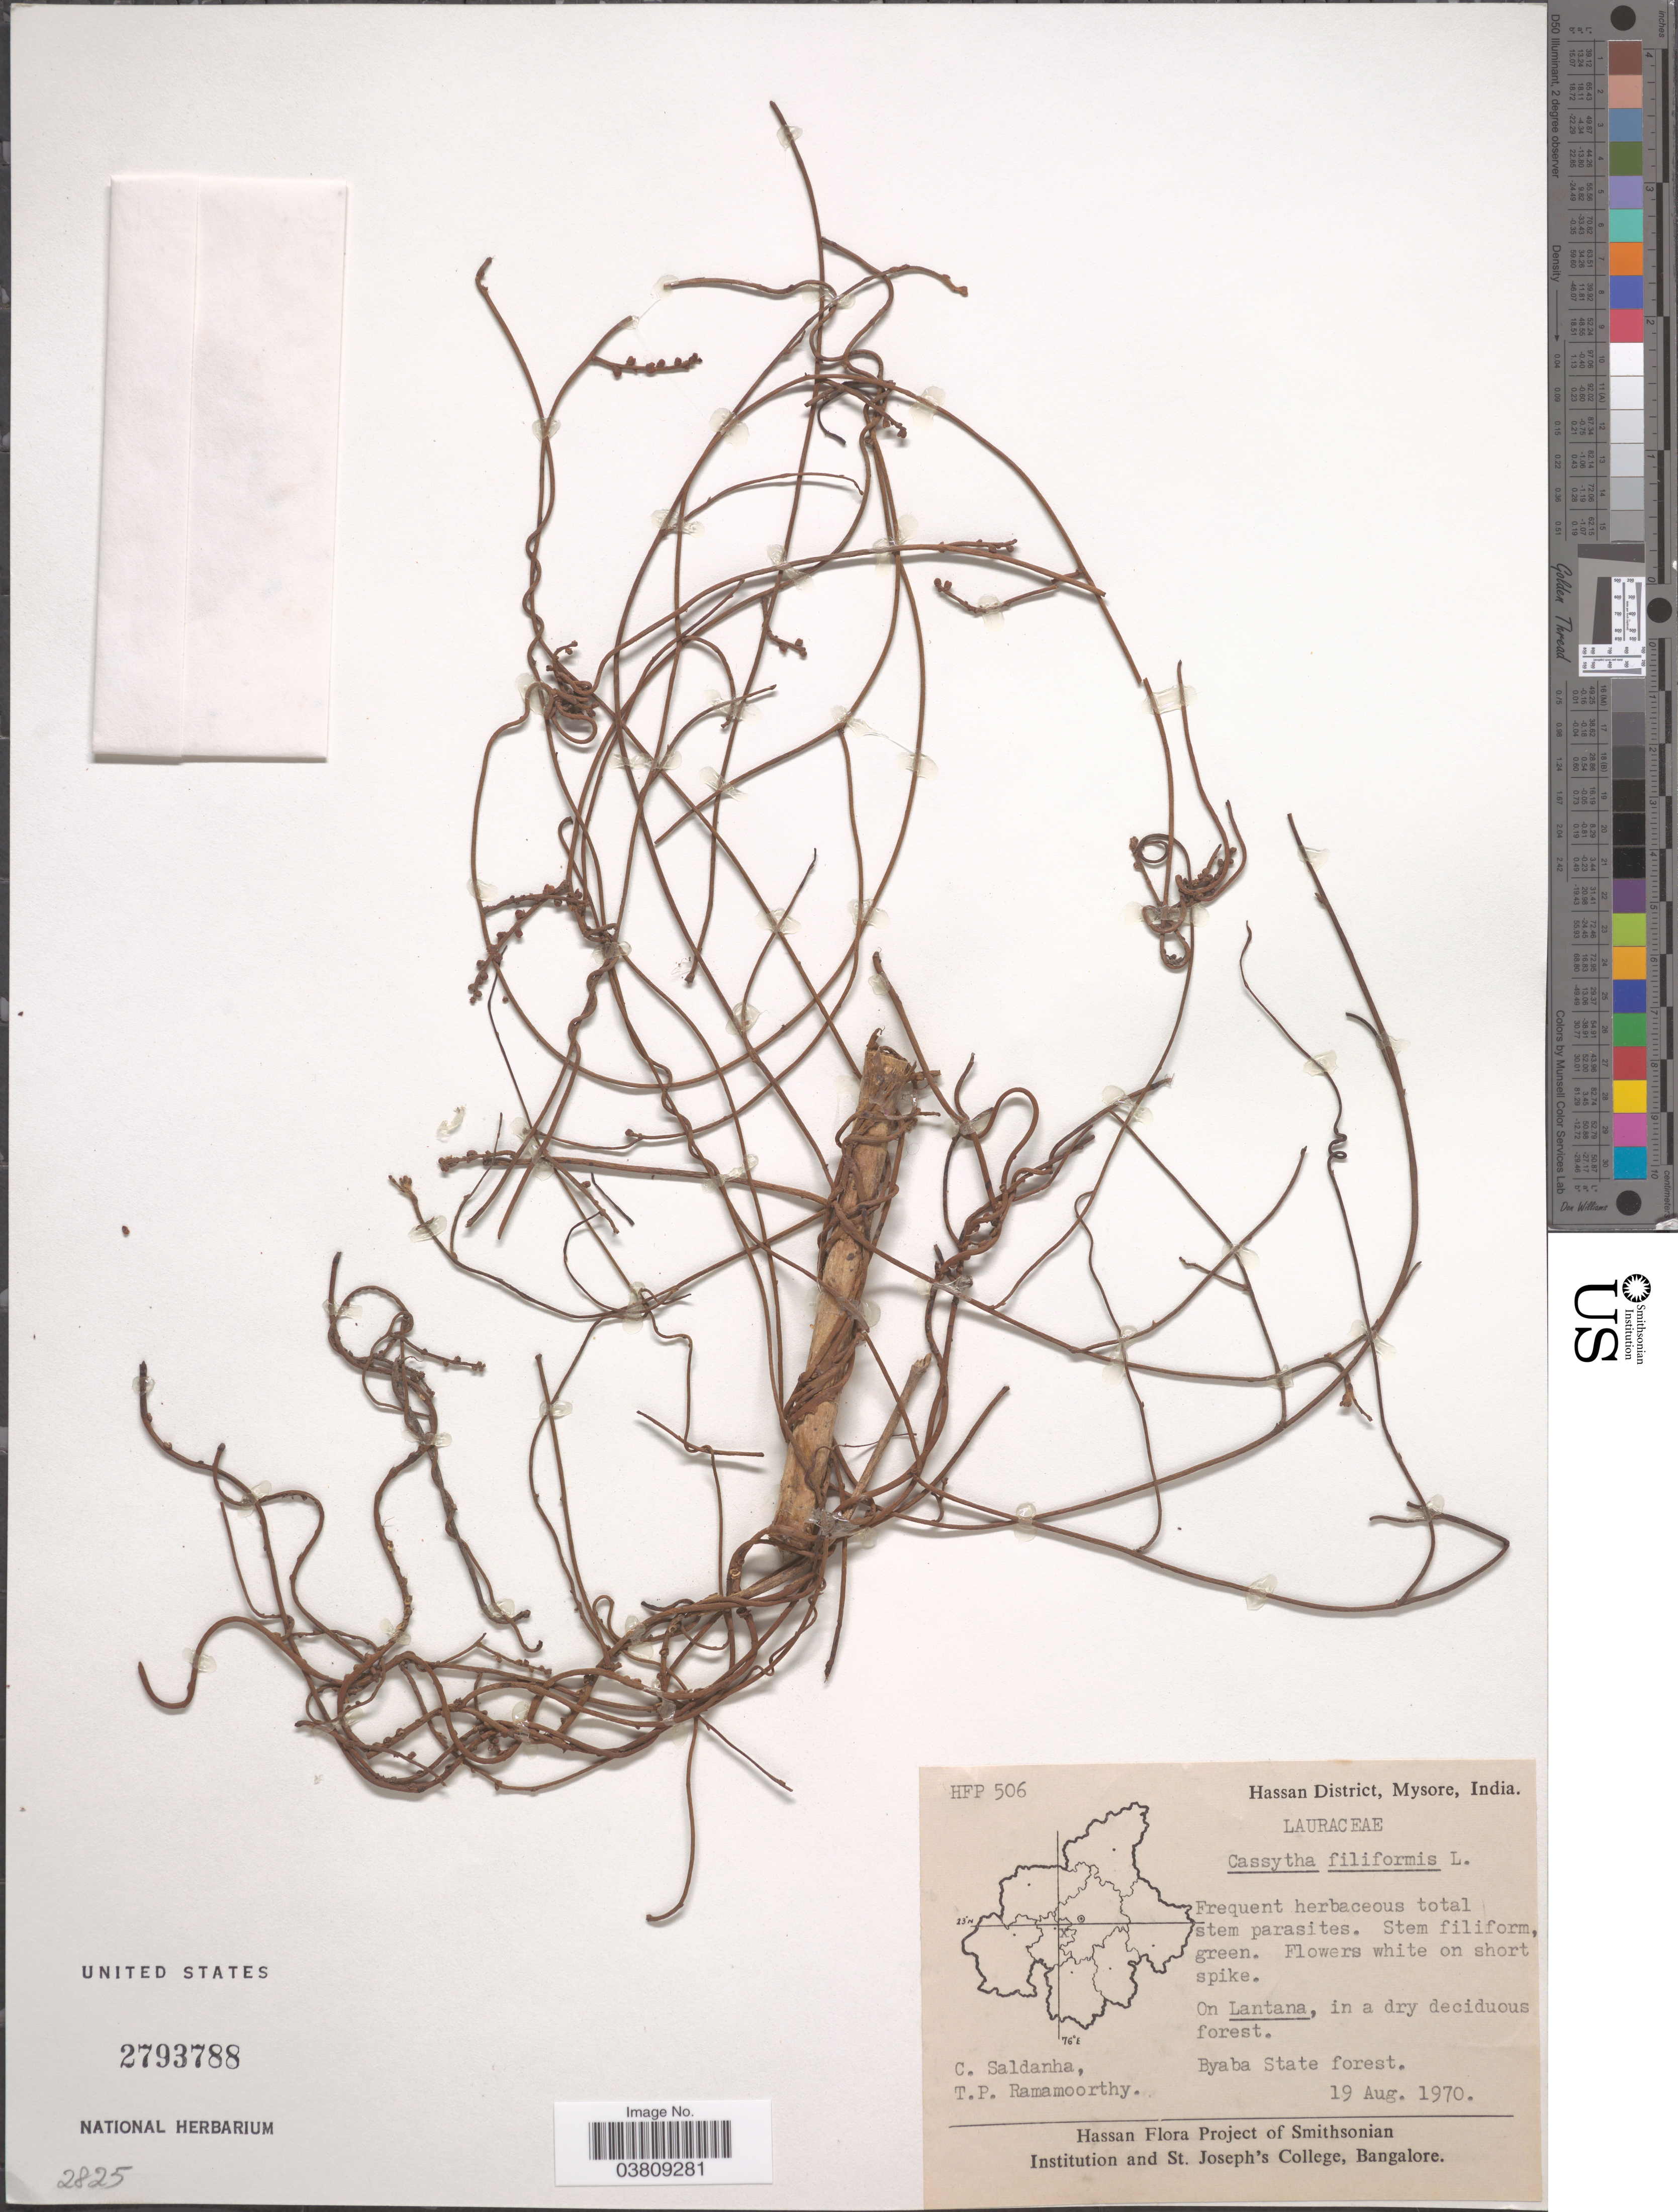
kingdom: Plantae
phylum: Tracheophyta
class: Magnoliopsida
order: Laurales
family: Lauraceae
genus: Cassytha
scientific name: Cassytha filiformis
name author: L.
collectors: C. Saldanha & T. P. Ramamoorthy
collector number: HFP506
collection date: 1970-08-19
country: India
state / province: Karnataka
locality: Hassan District, Mysore. Byaba State forest.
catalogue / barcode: US 2793788